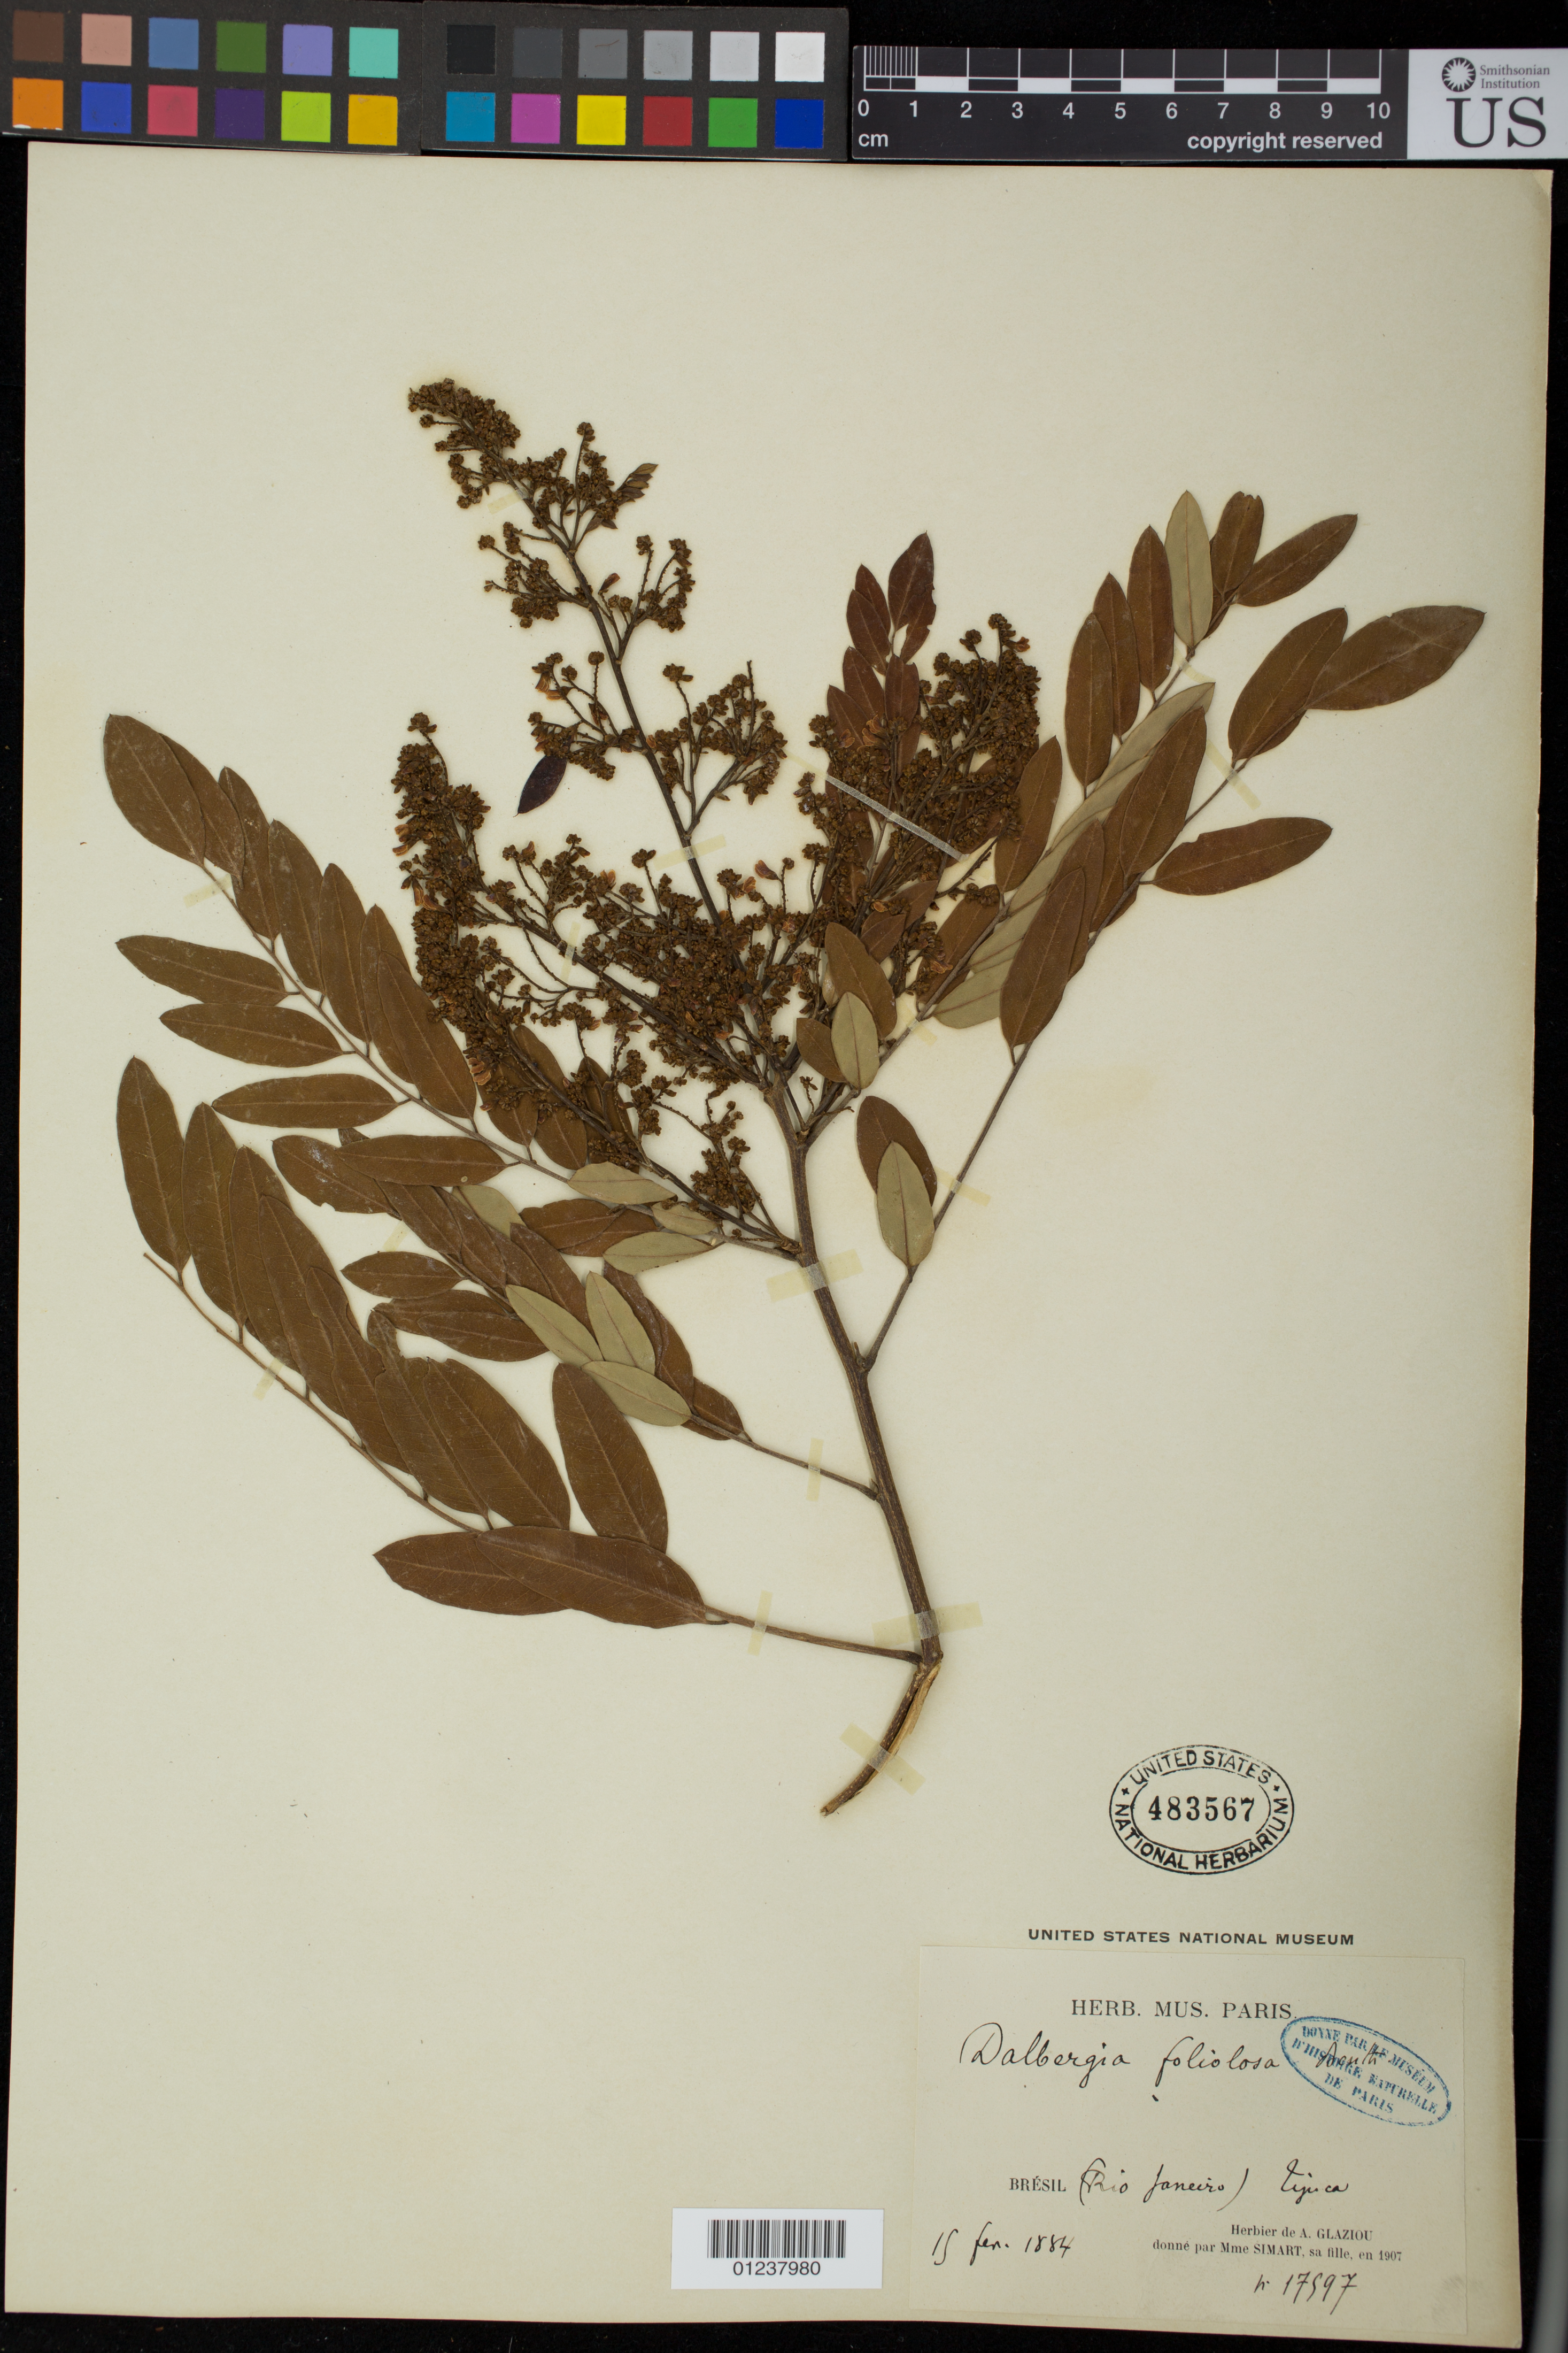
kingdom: Plantae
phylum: Tracheophyta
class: Magnoliopsida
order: Fabales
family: Fabaceae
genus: Dalbergia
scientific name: Dalbergia foliosa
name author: (Benth.) A.M. Carvalho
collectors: A. Glaziou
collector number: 17597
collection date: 1884-02-15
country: Brazil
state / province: Rio de Janeiro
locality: Rio de Janeiro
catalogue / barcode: US 483567